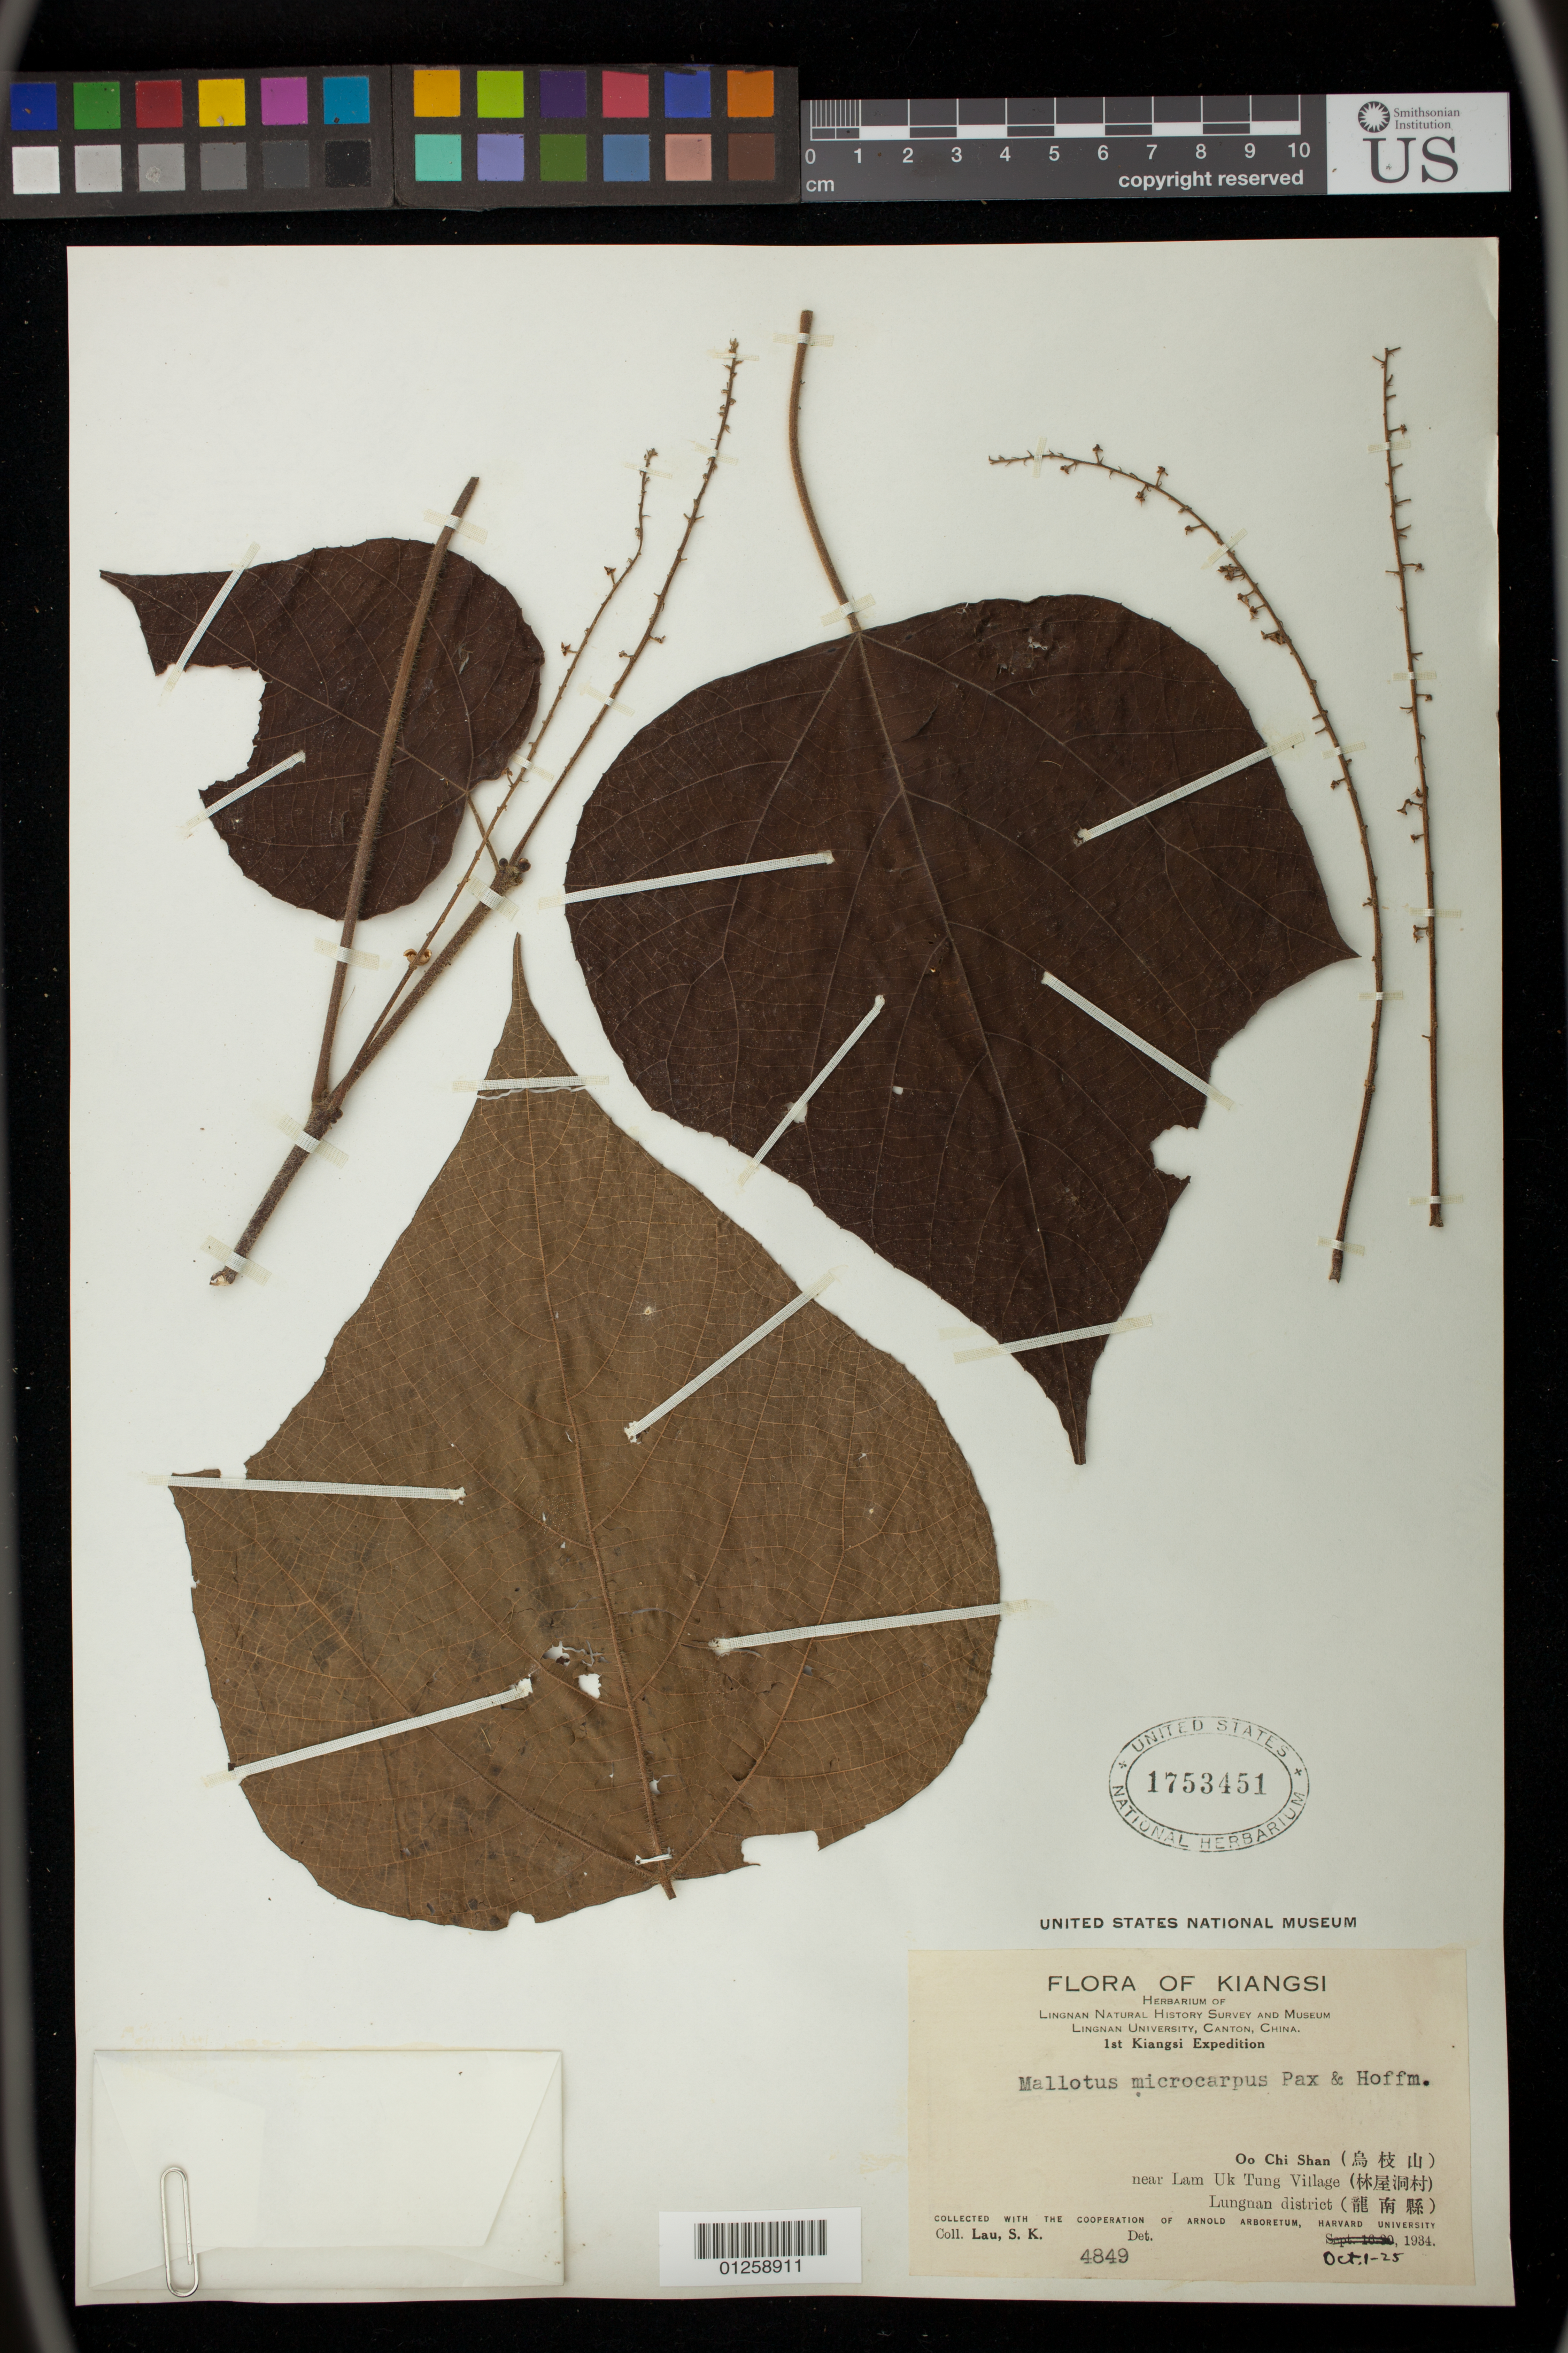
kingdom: Plantae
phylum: Tracheophyta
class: Magnoliopsida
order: Malpighiales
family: Euphorbiaceae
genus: Mallotus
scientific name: Mallotus microcarpus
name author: Pax & K. Hoffm.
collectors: S. K. Lau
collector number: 4849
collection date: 1934-10-01/1934-10-25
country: China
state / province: Jiangxi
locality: Oo Chi Shan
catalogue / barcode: US 1753451